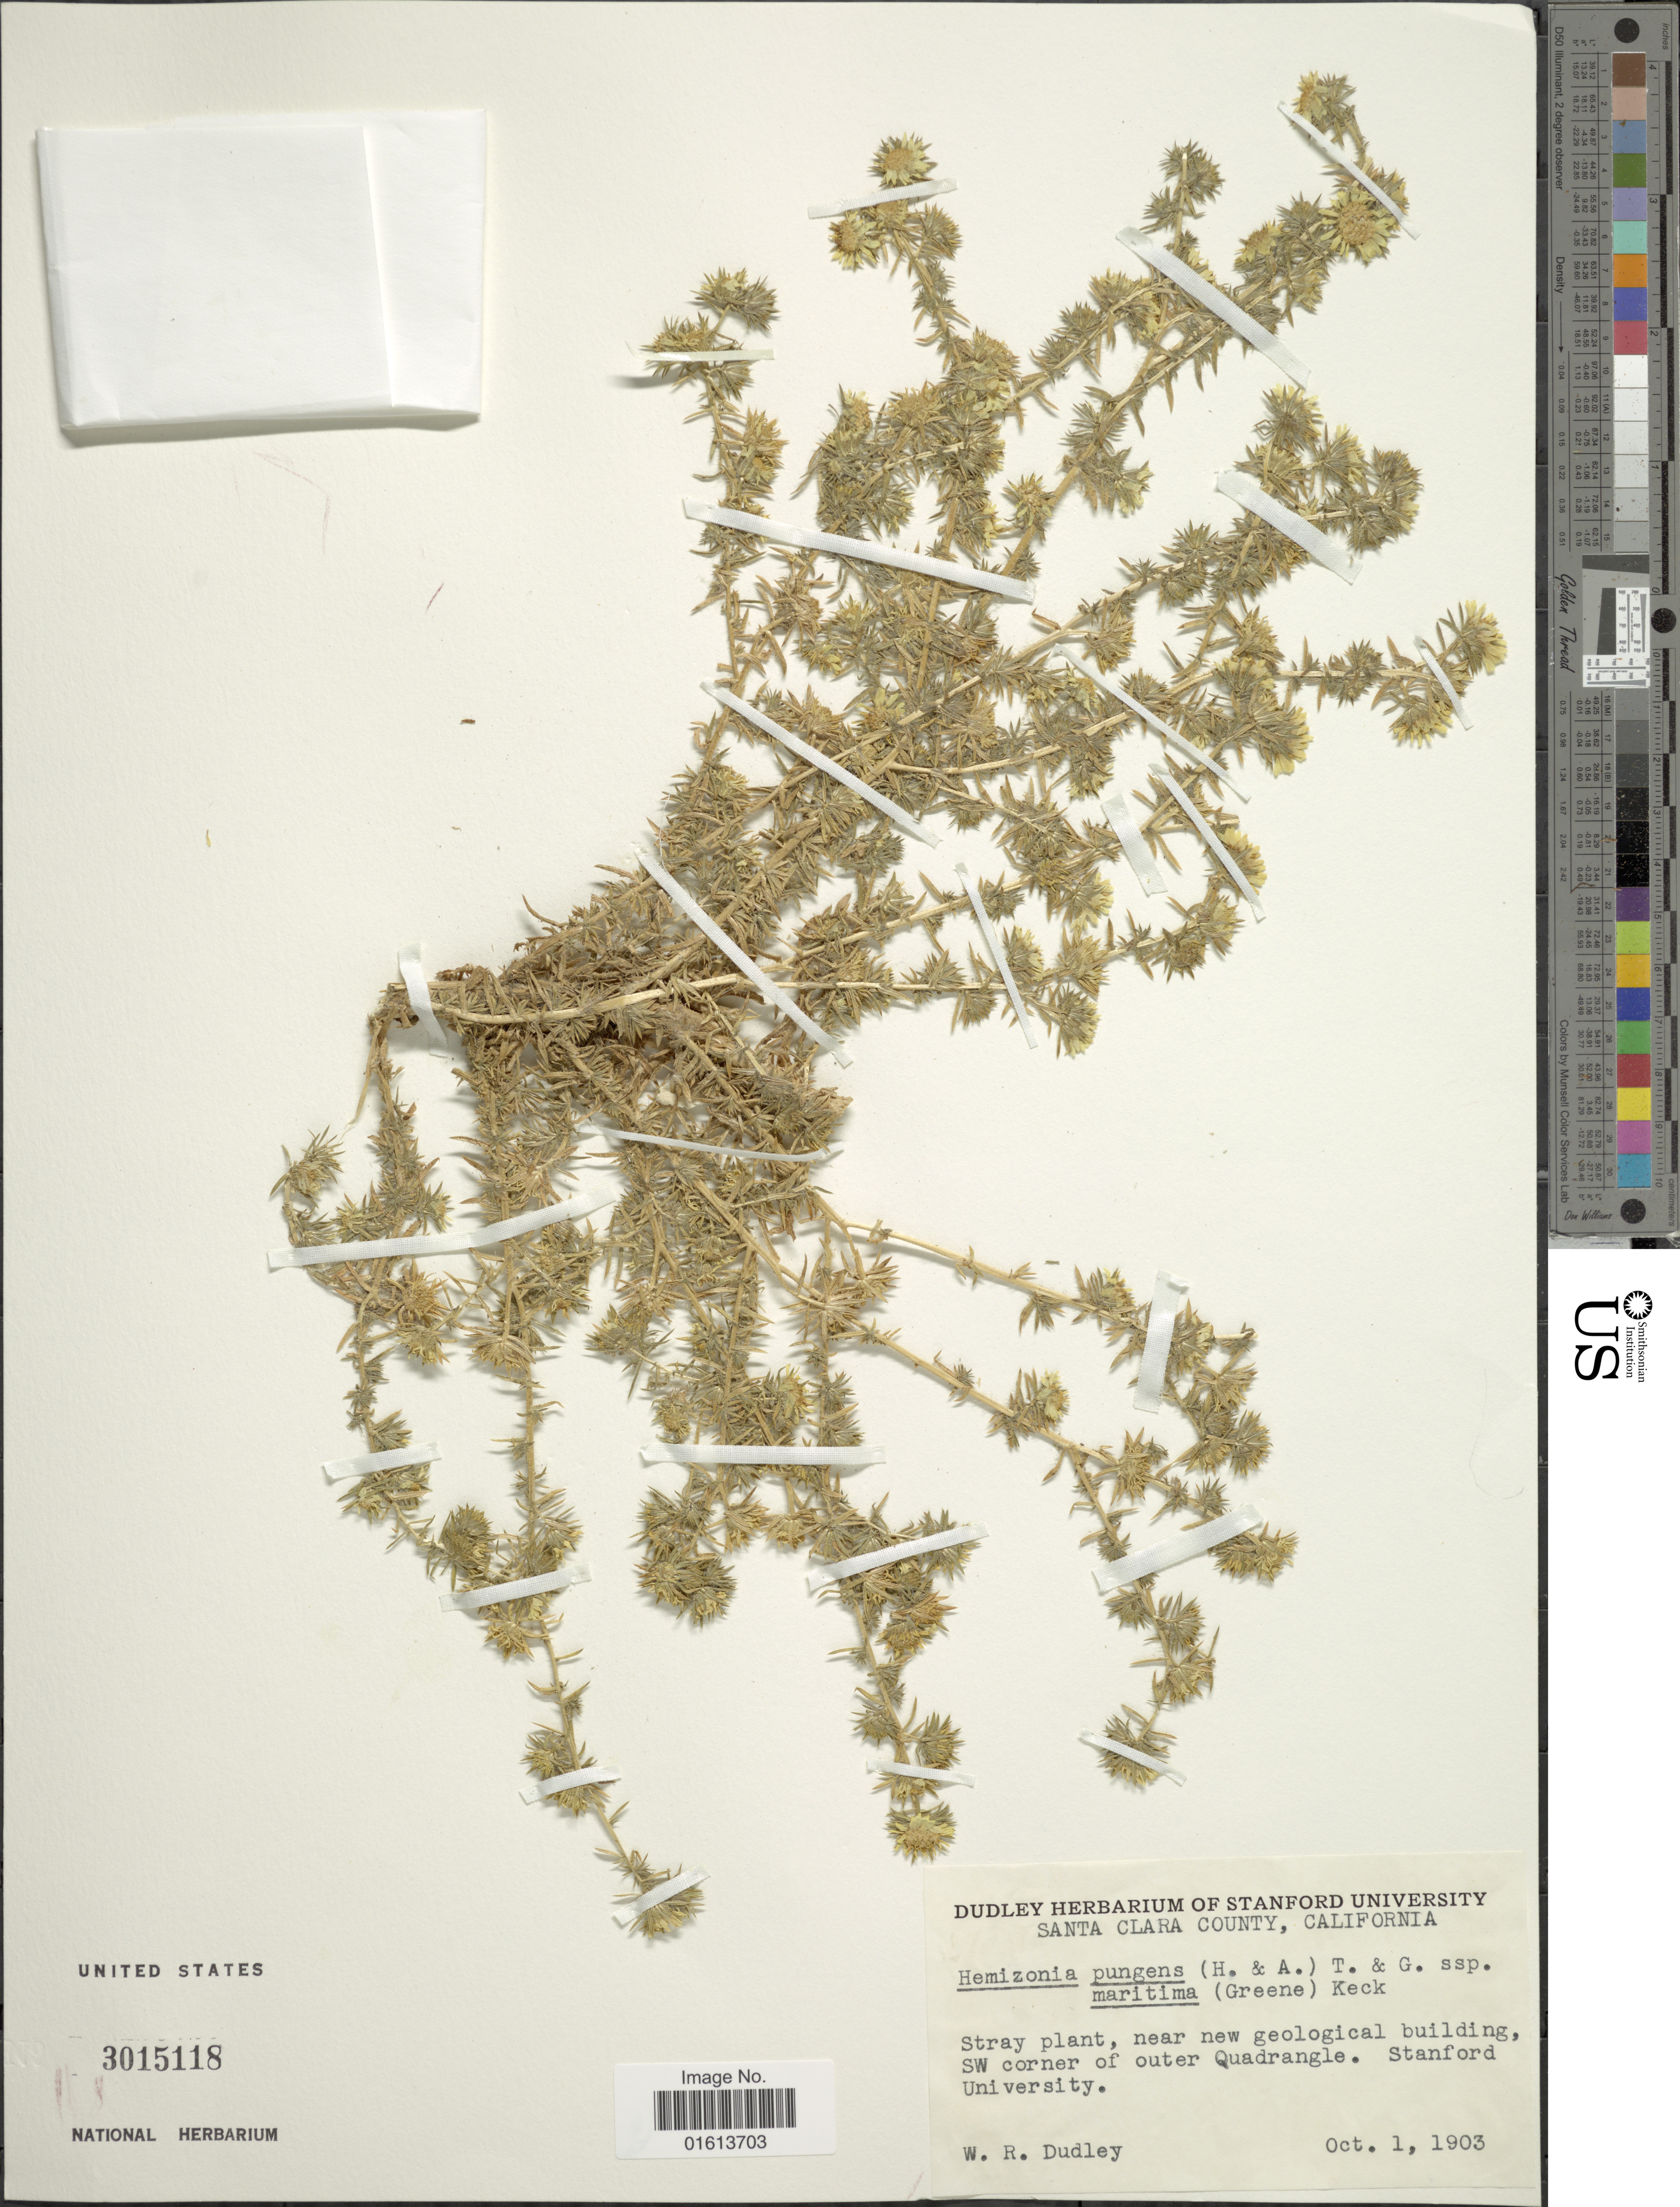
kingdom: Plantae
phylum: Tracheophyta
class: Magnoliopsida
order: Asterales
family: Asteraceae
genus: Centromadia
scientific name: Centromadia pungens subsp. pungens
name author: Hook. & Arn.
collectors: W. Dudley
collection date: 1903-10-01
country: United States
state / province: California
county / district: Santa Clara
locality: Santa Clara County, California. near new geological building, SW corner of outer Quadrangle. Stanford University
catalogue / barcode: US 3015118